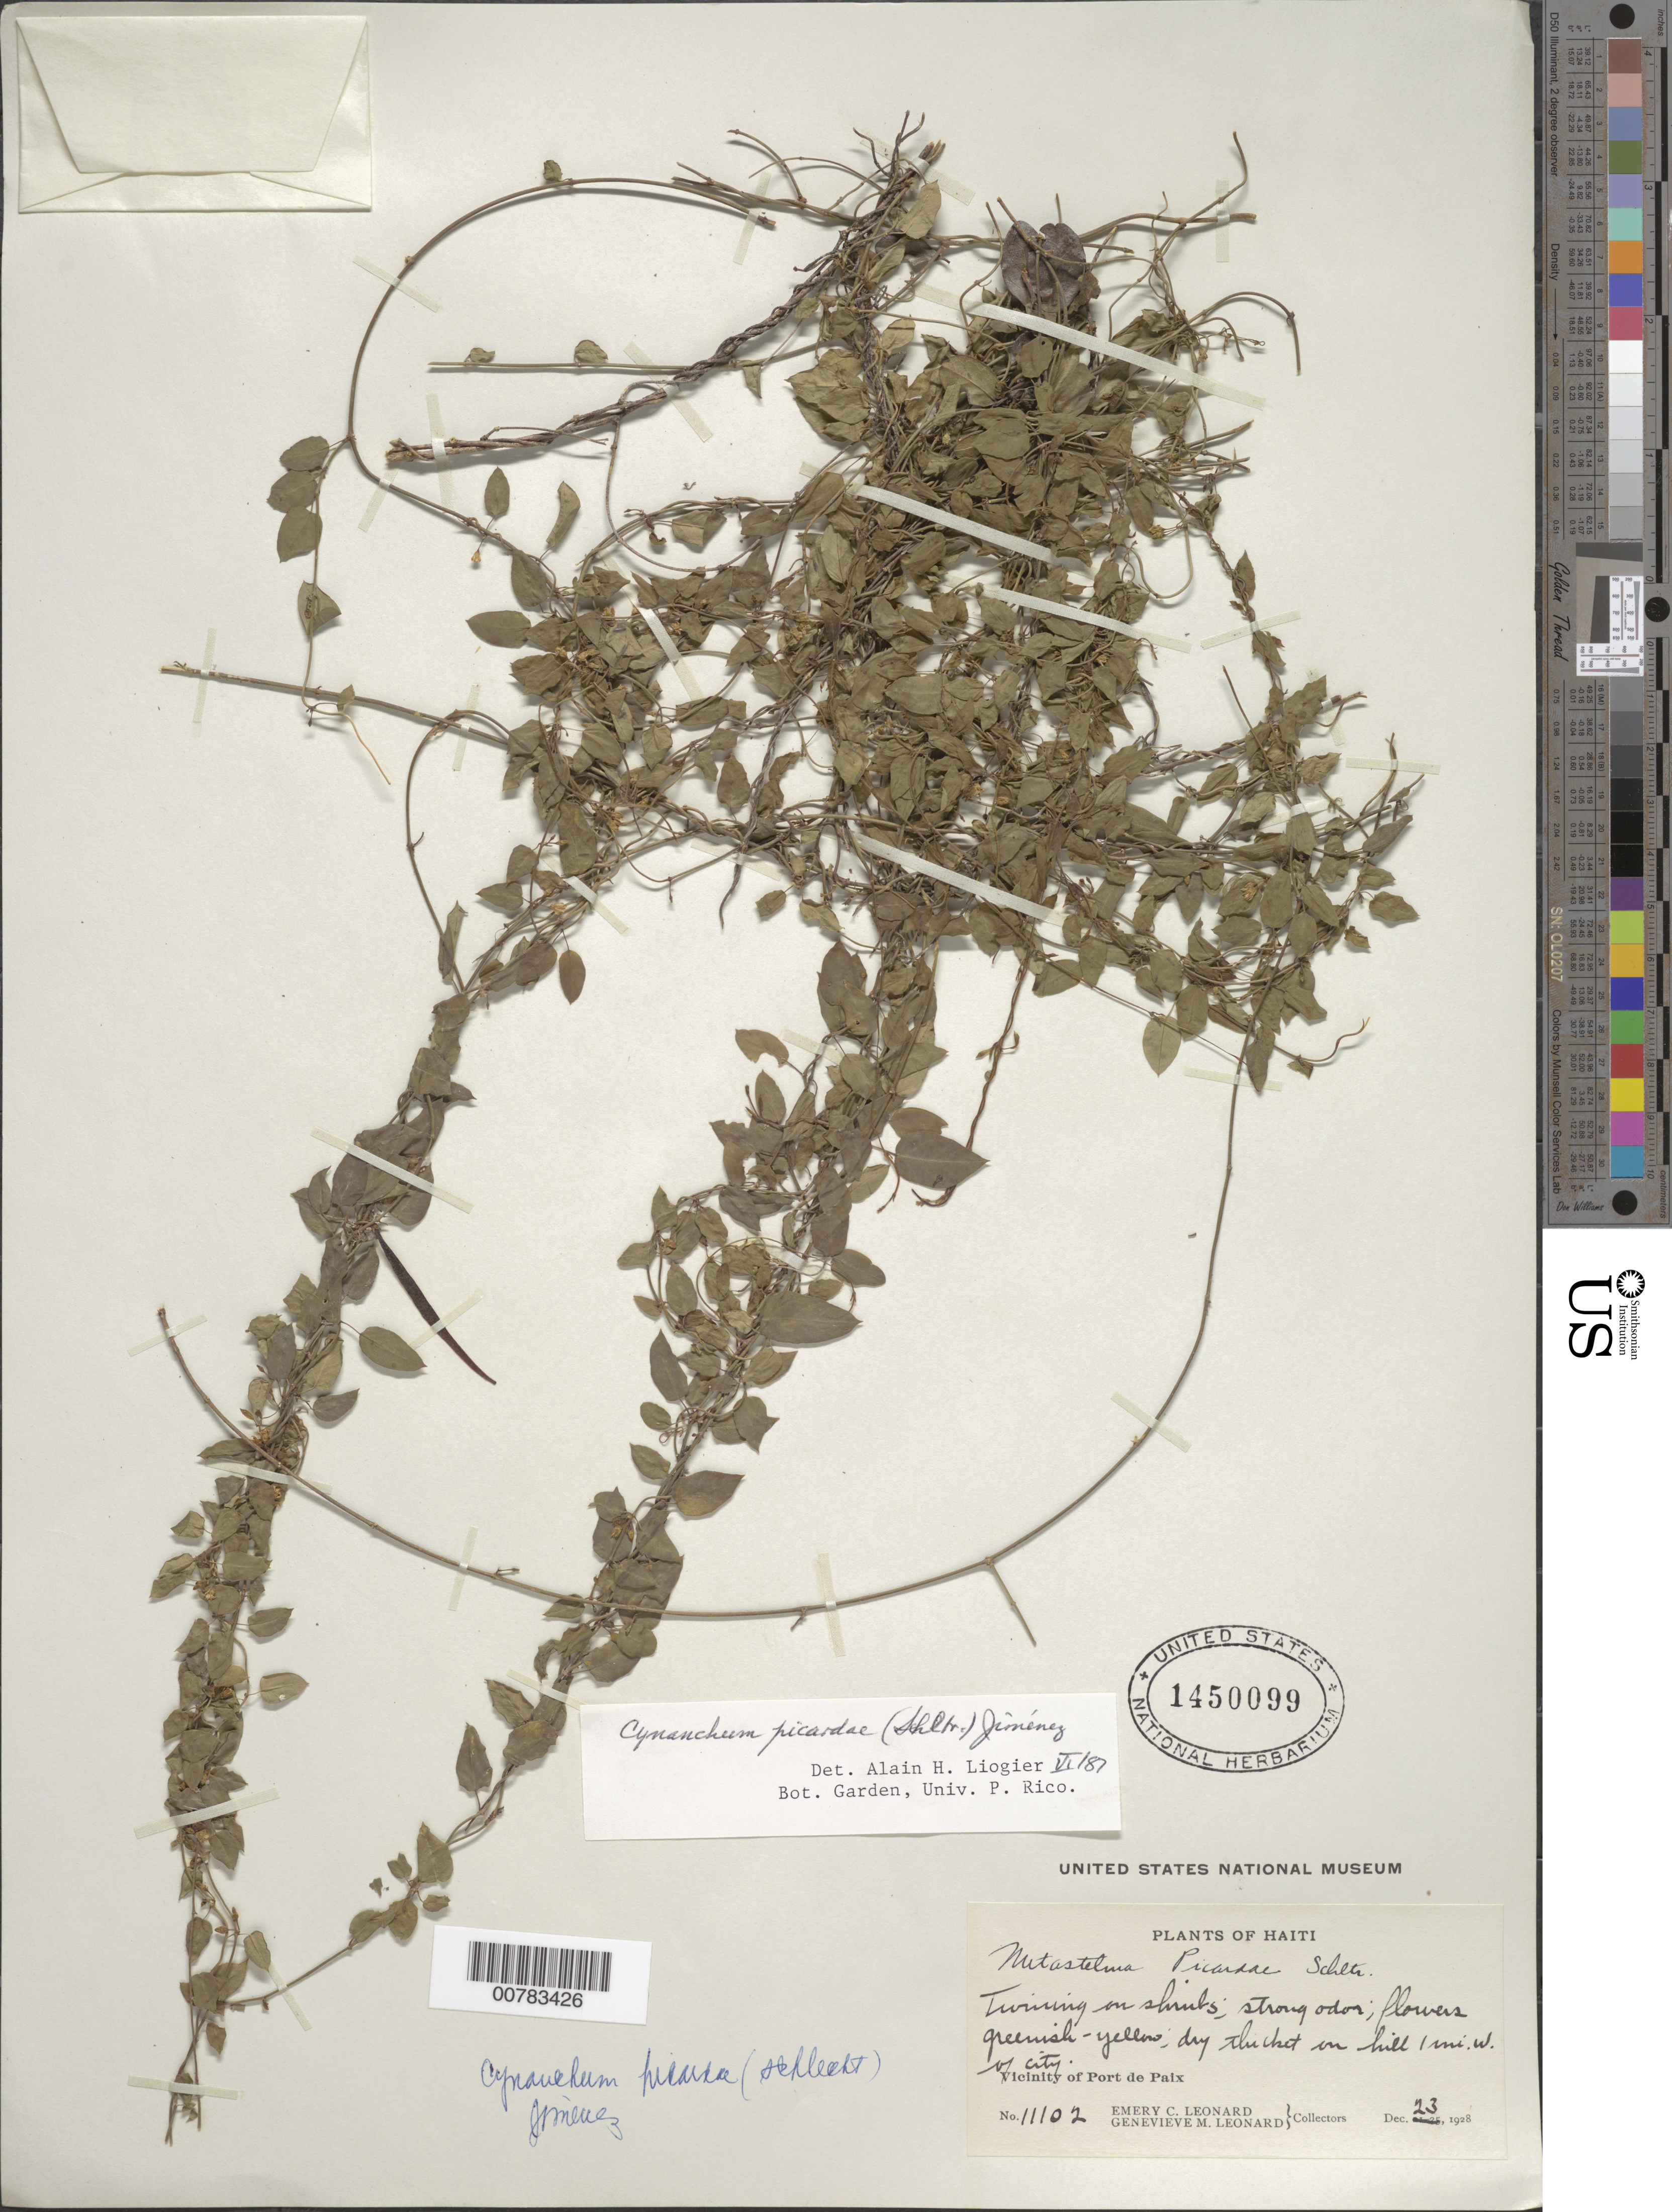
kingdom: Plantae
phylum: Tracheophyta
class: Magnoliopsida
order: Gentianales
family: Apocynaceae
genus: Metastelma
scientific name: Metastelma picardae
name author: Schltr.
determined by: Liogier, Alain H.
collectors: E. C. Leonard & G. M. Leonard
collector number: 11102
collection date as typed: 23 Dec 1928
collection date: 1928-12-23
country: Haiti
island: Hispaniola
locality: Vicinity of Port de Paix, on hill 1 mile W of city.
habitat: Dry thicket.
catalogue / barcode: US 1450099